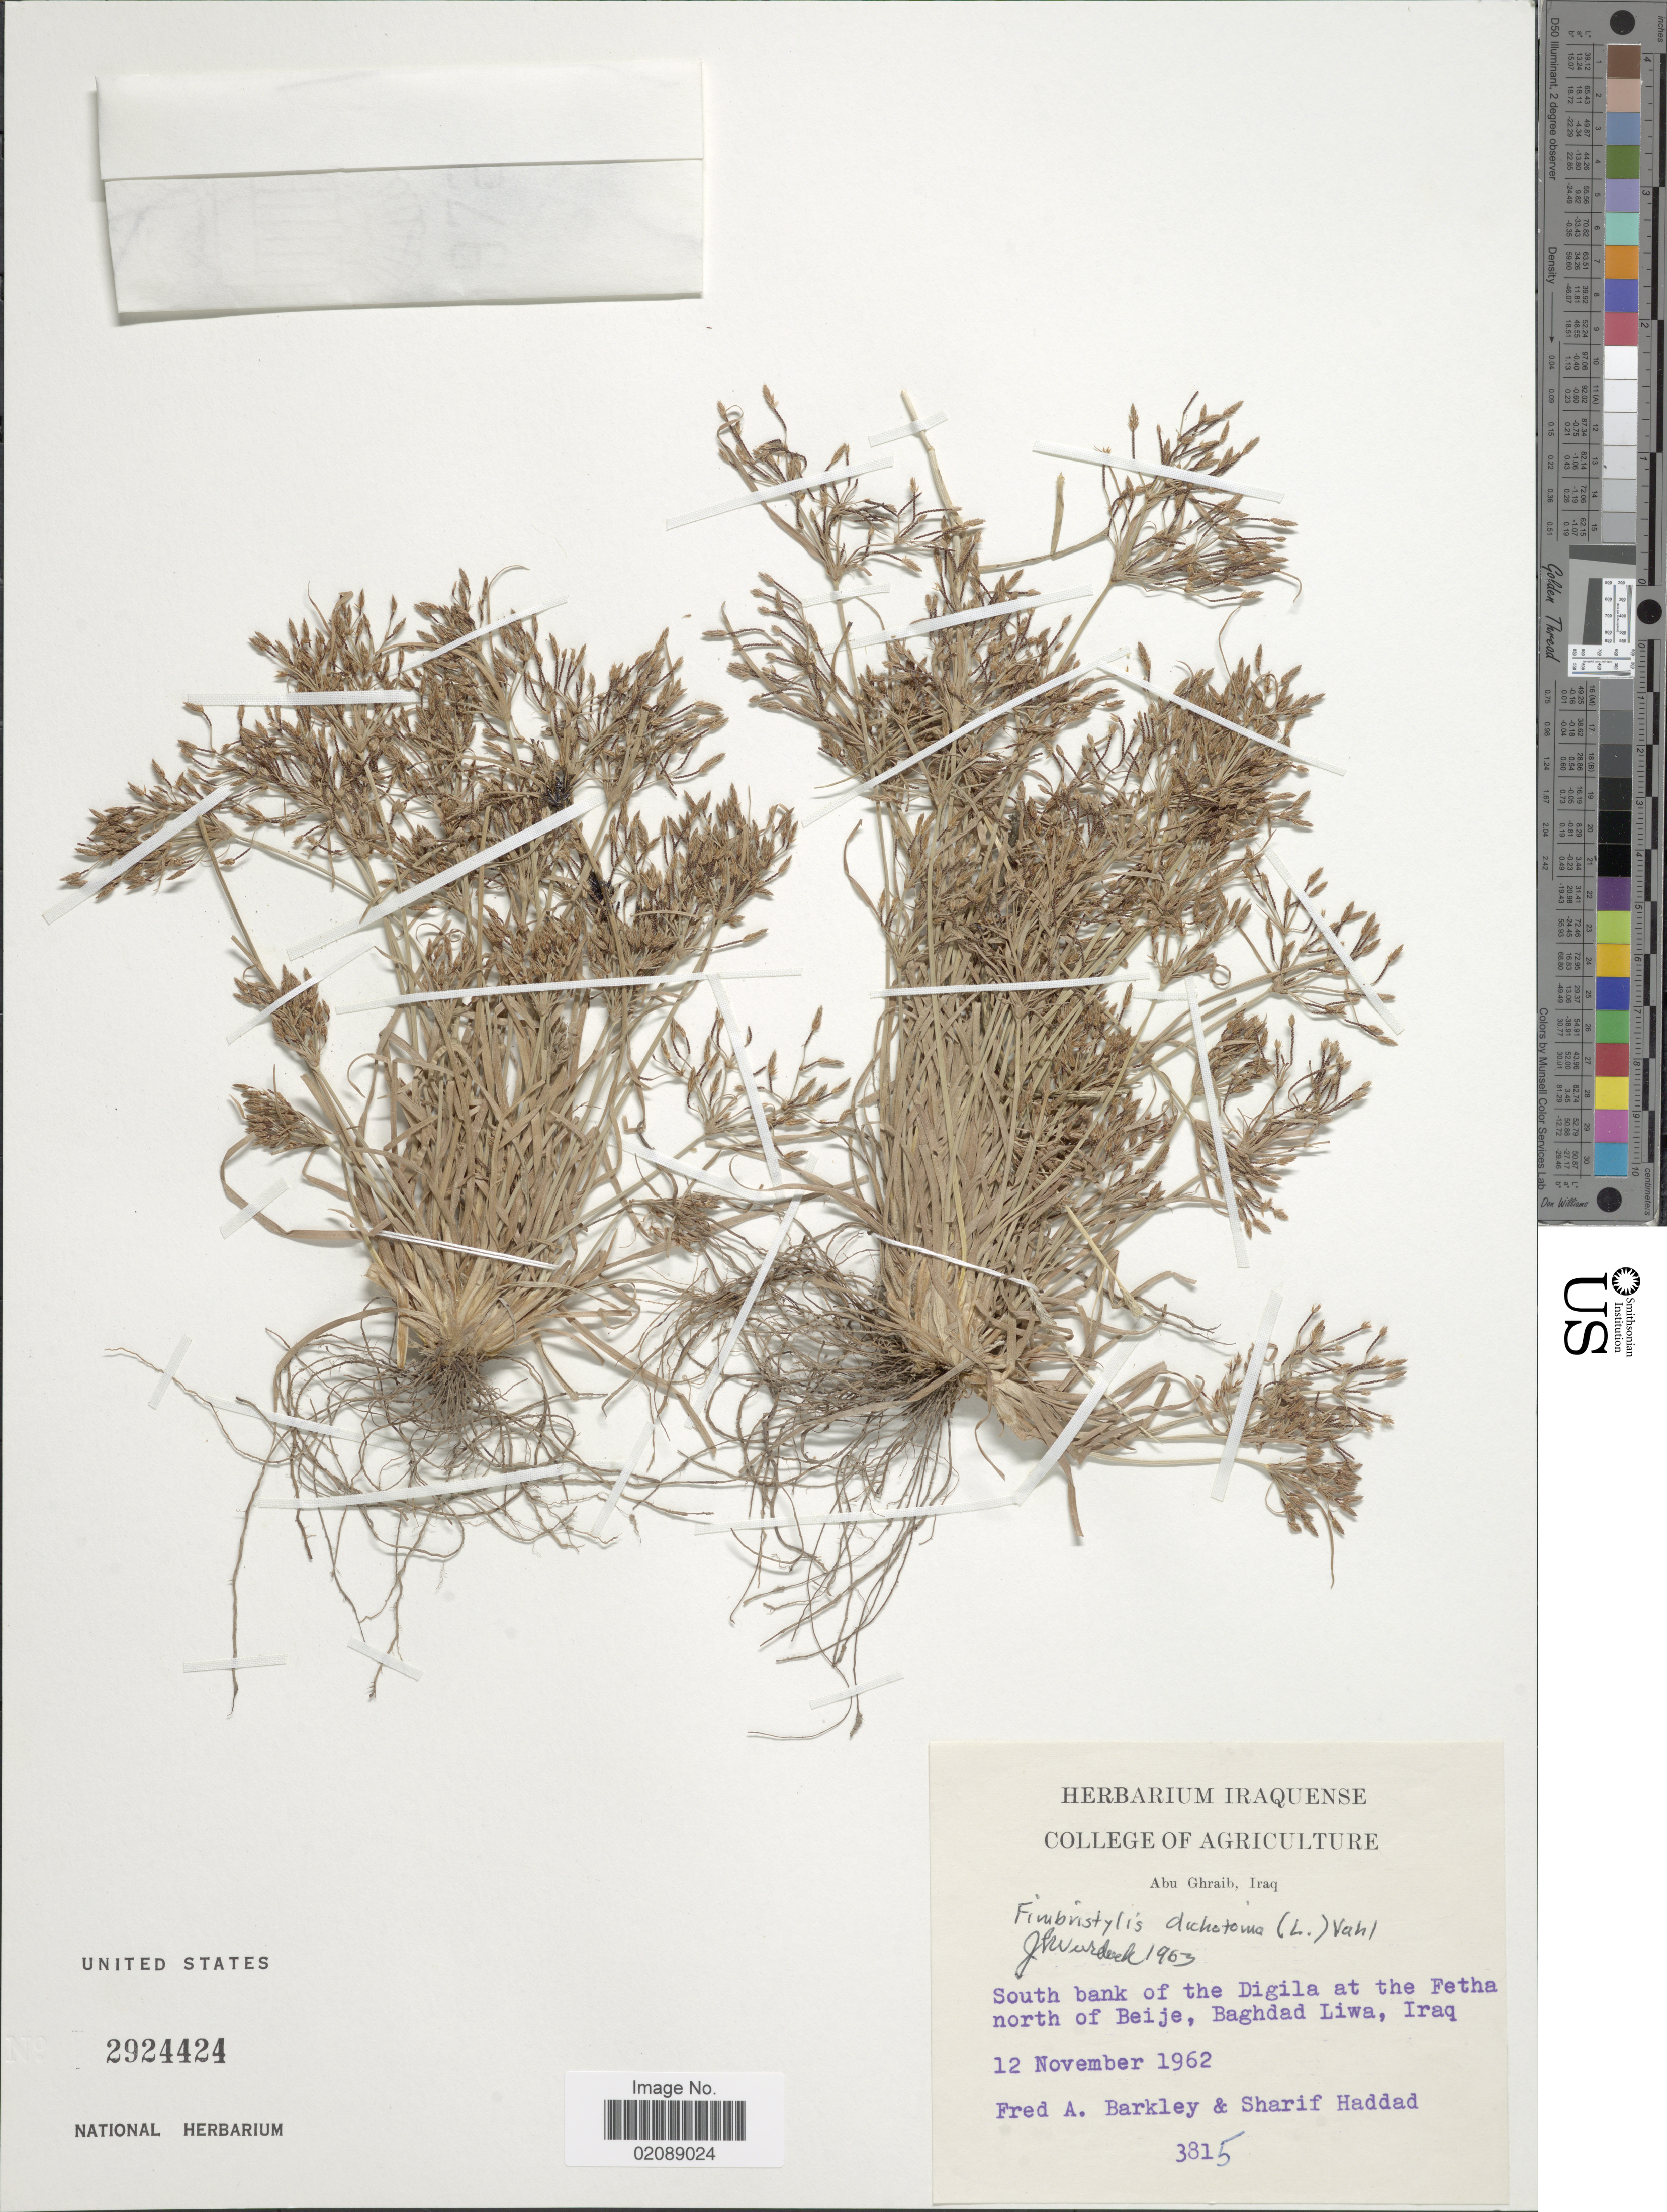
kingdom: Plantae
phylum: Tracheophyta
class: Liliopsida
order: Poales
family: Cyperaceae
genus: Fimbristylis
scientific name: Fimbristylis dichotoma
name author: (L.) Vahl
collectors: F. A. Barkley & S. Haddad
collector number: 3815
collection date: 1962-11-12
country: Iraq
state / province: Baghdad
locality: South bank of the Digila at the Fetha north of Beije, Baghdad Liwa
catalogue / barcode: US 2924424